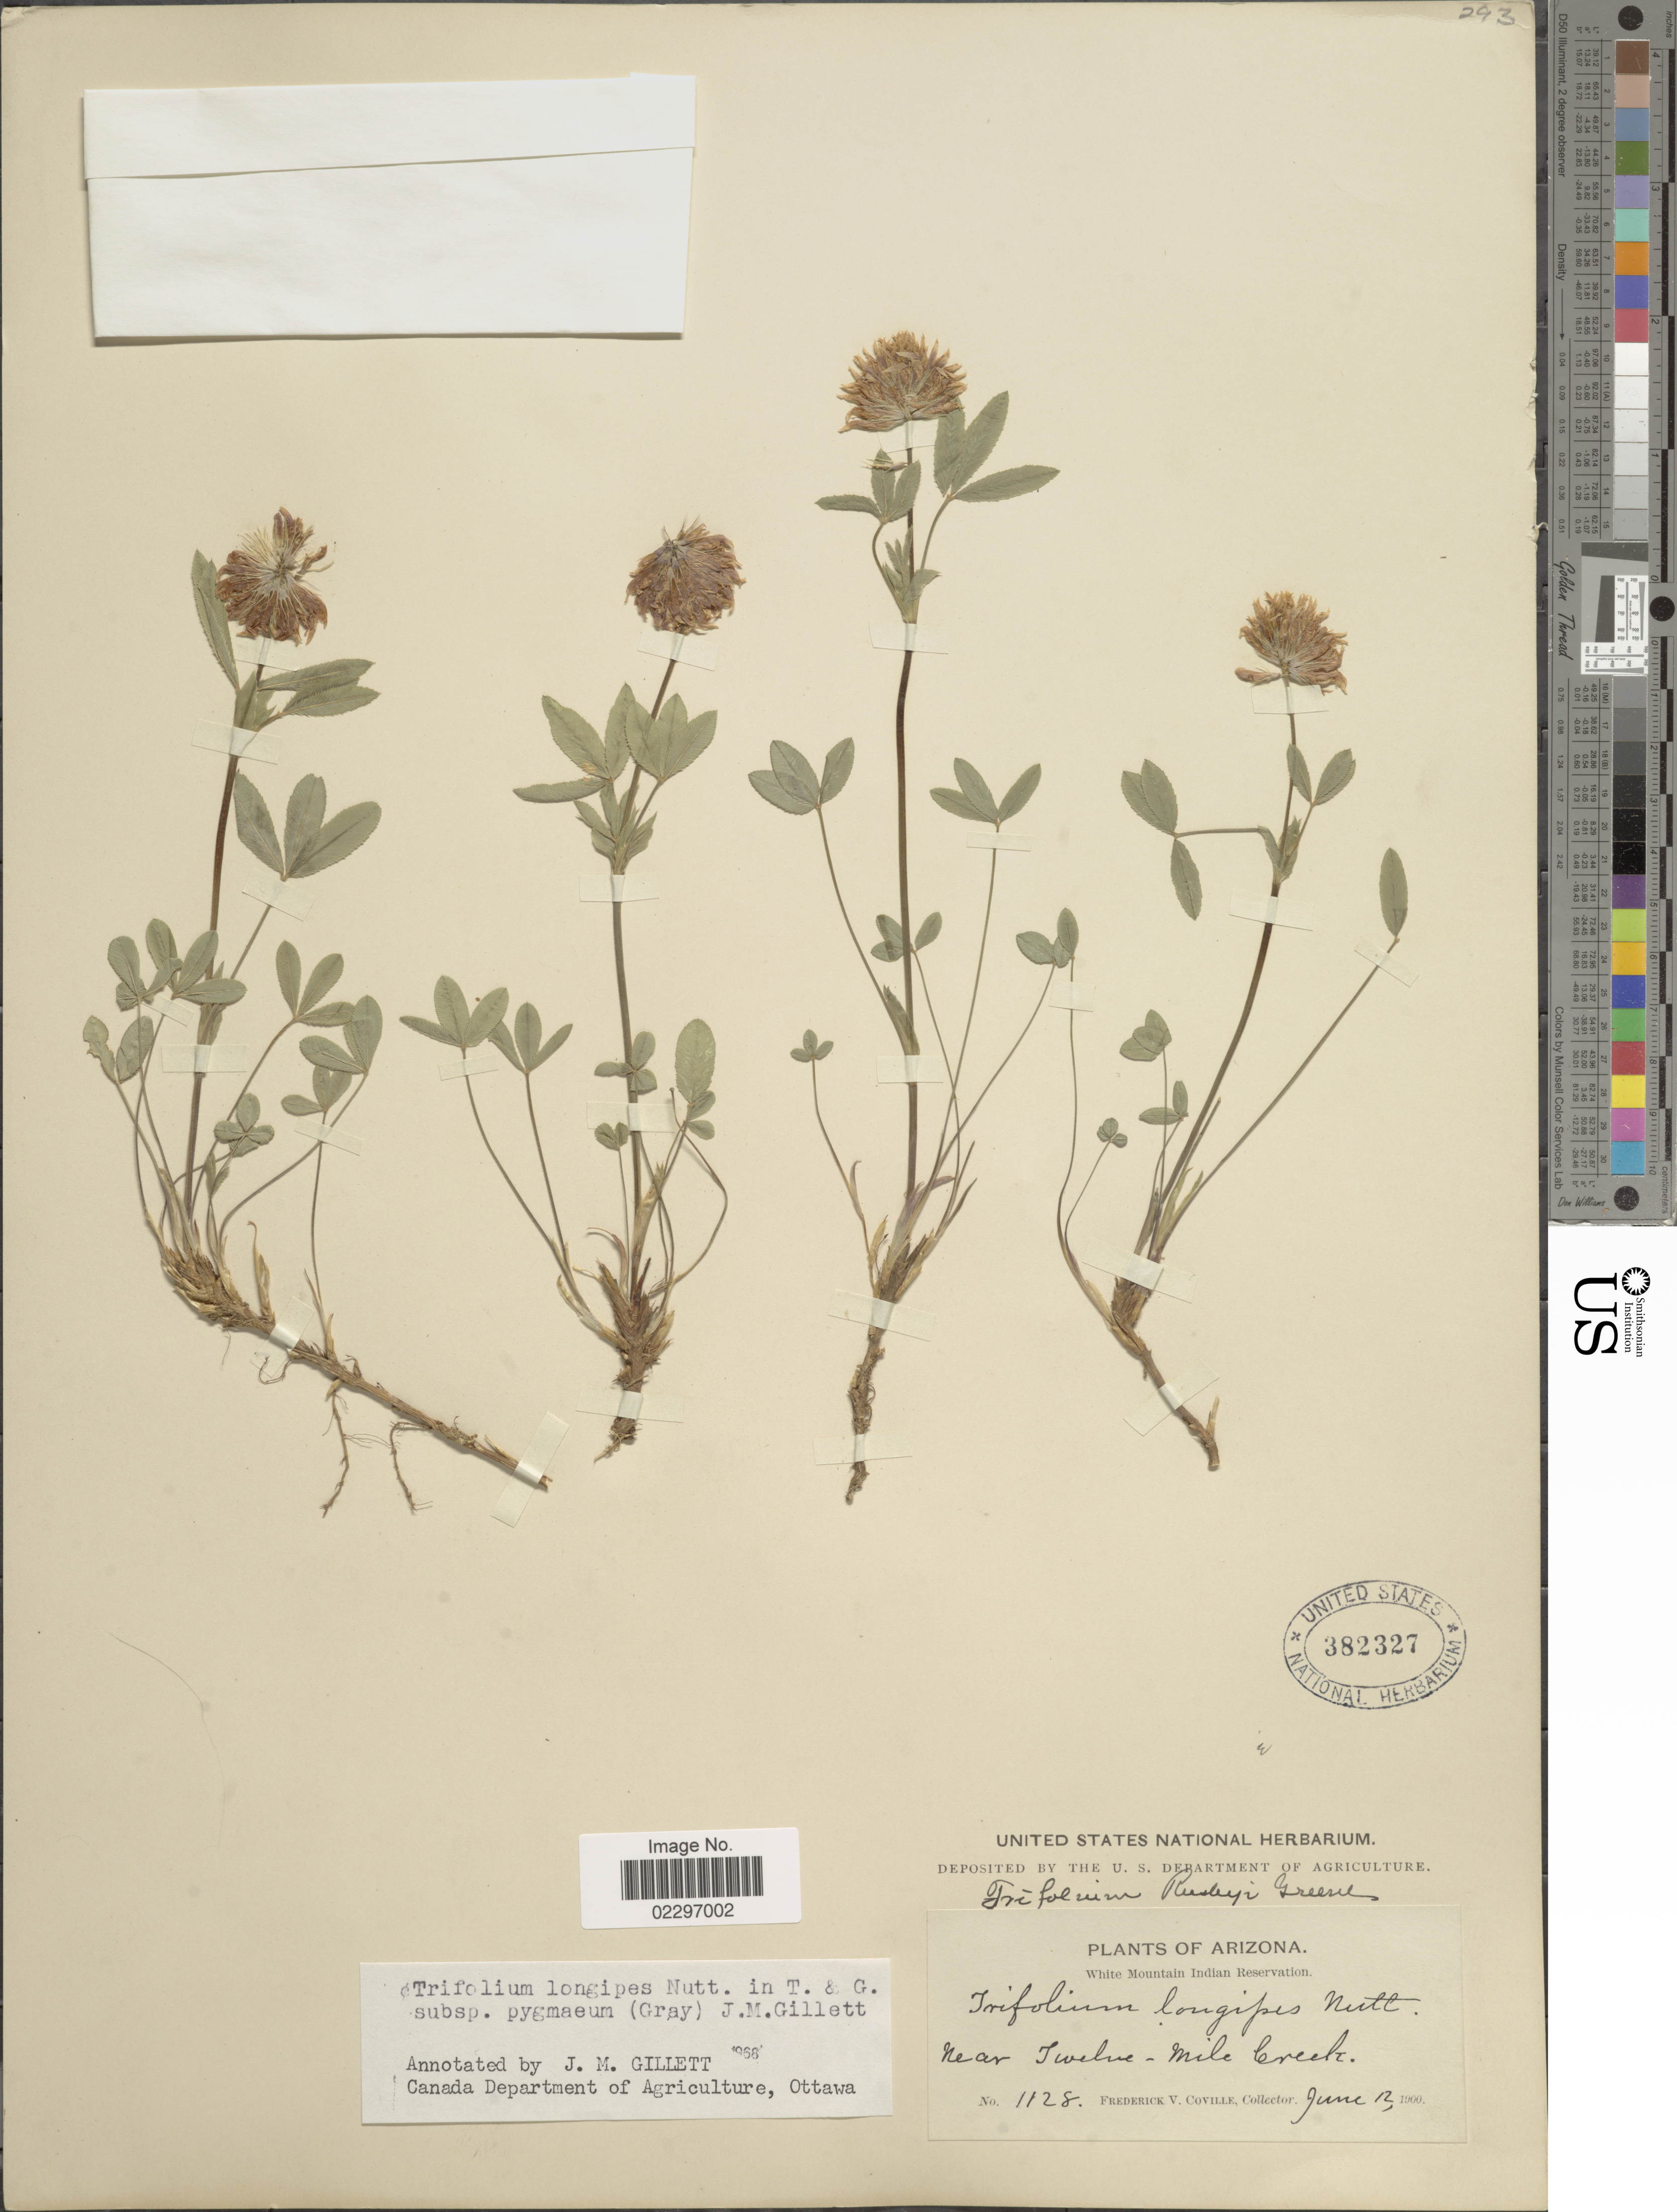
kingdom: Plantae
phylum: Tracheophyta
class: Magnoliopsida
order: Fabales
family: Fabaceae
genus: Trifolium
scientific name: Trifolium longipes var. pygmaeum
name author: A. Gray in Ives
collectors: F. V. Coville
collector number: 1128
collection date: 1900-06-12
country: United States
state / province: Arizona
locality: White Mountain Indian Reservation, Near Twekve - Mile Creek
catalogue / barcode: US 382327